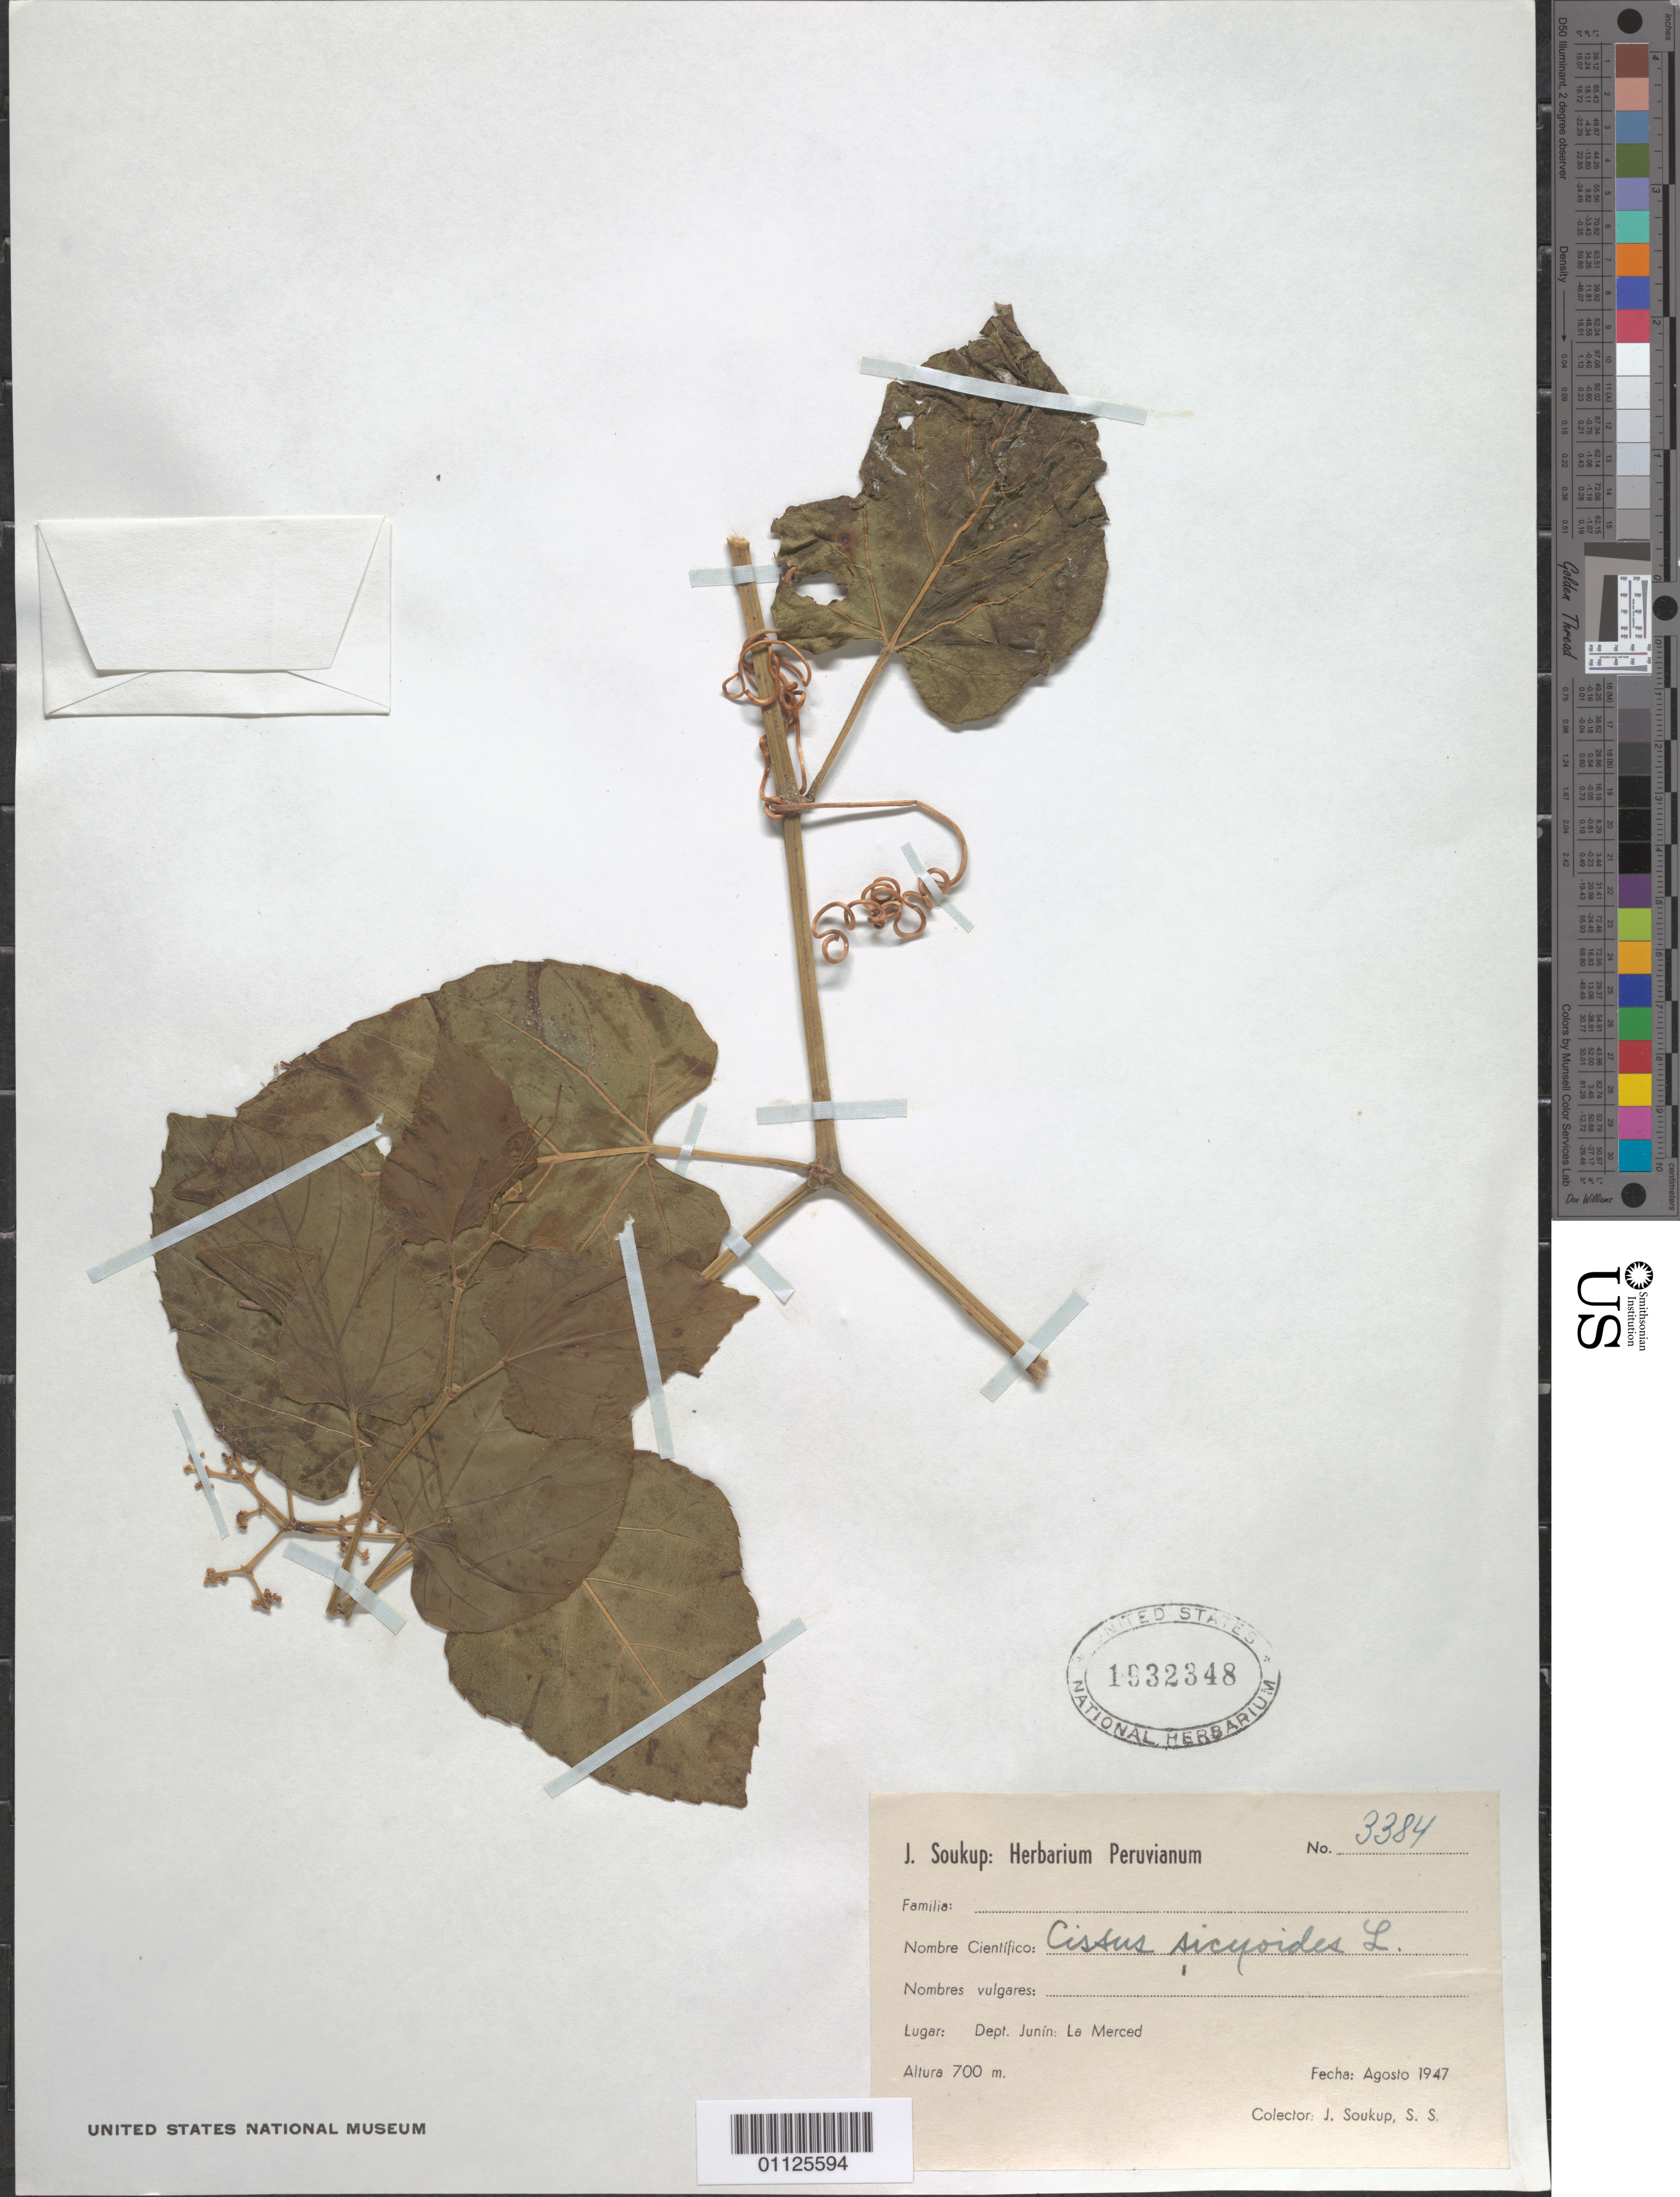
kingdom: Plantae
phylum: Tracheophyta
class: Magnoliopsida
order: Vitales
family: Vitaceae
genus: Cissus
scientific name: Cissus verticillata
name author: (L.) Nicolson & C.E. Jarvis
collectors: J. J. Soukup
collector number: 3384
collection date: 1947-08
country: Peru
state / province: Junín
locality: La Merced.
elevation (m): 700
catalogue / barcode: US 1932348